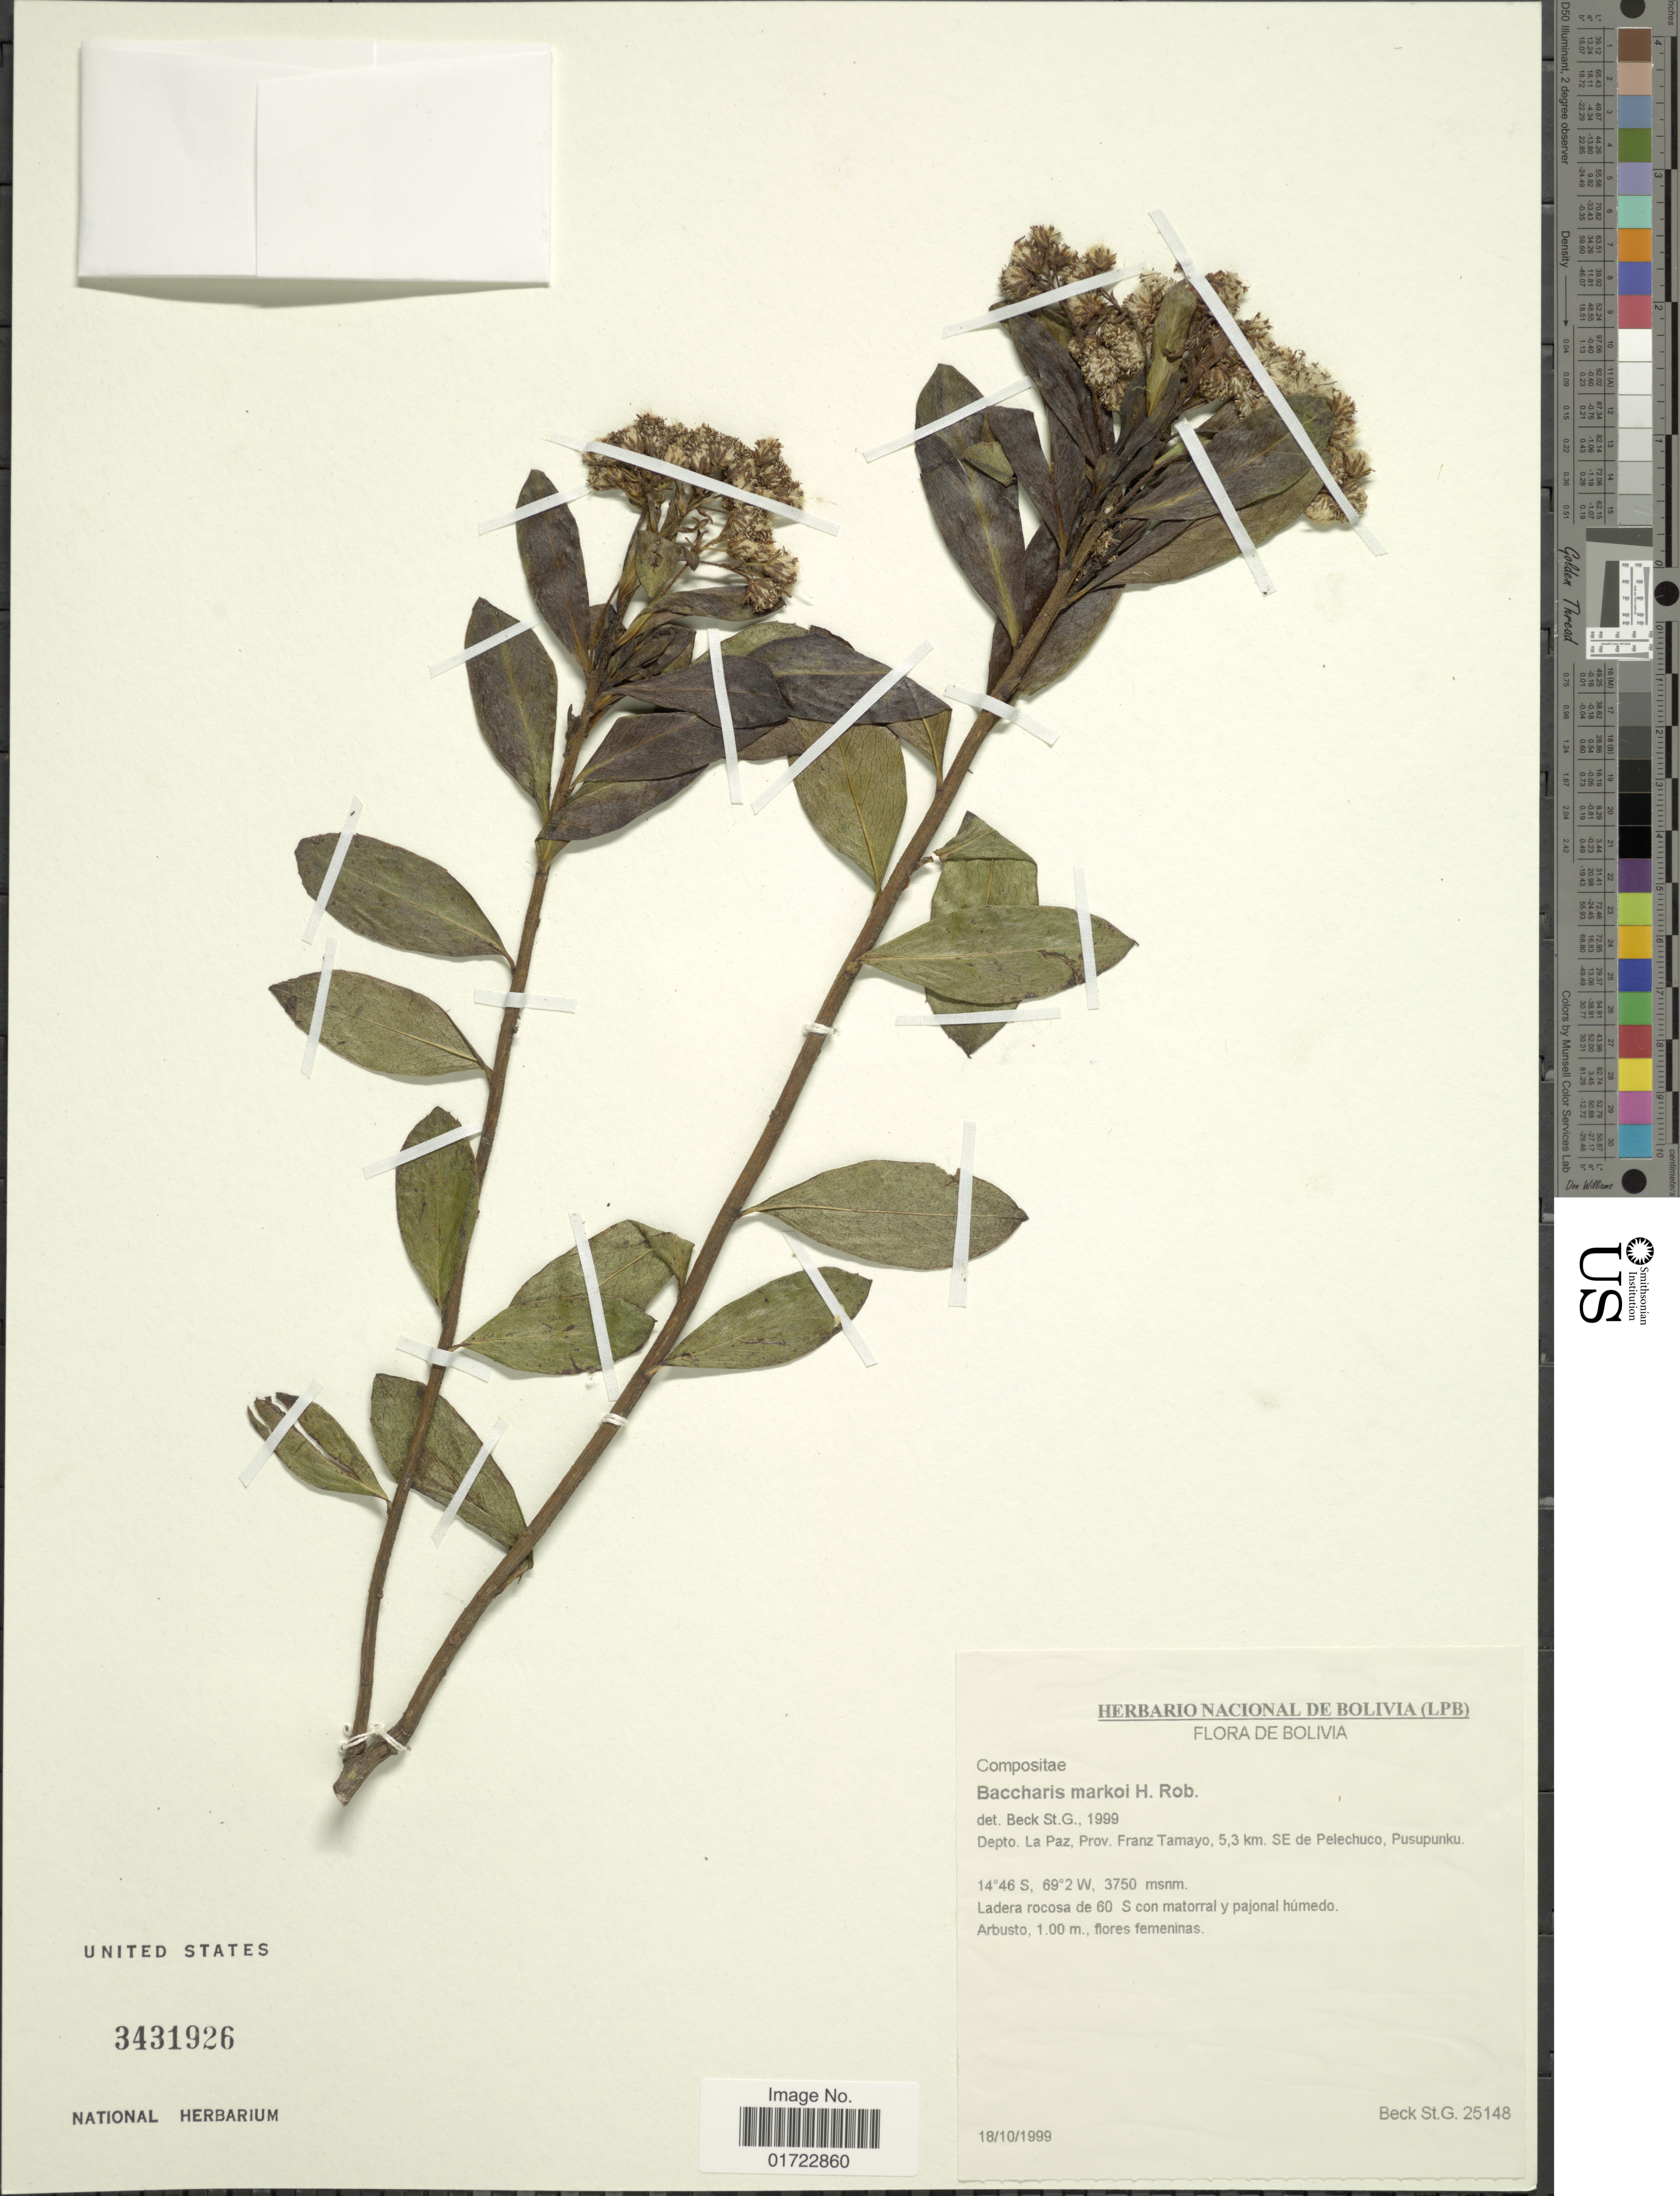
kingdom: Plantae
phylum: Tracheophyta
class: Magnoliopsida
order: Asterales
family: Asteraceae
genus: Baccharis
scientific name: Baccharis markoi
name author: H. Rob.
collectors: S. G. Beck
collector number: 25148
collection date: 1999-10-18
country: Bolivia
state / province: La Paz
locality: Prov. Franz Tamayo, 5,3 km. SE de Pelechuco, Pusupunku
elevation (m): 3750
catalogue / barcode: US 3431926